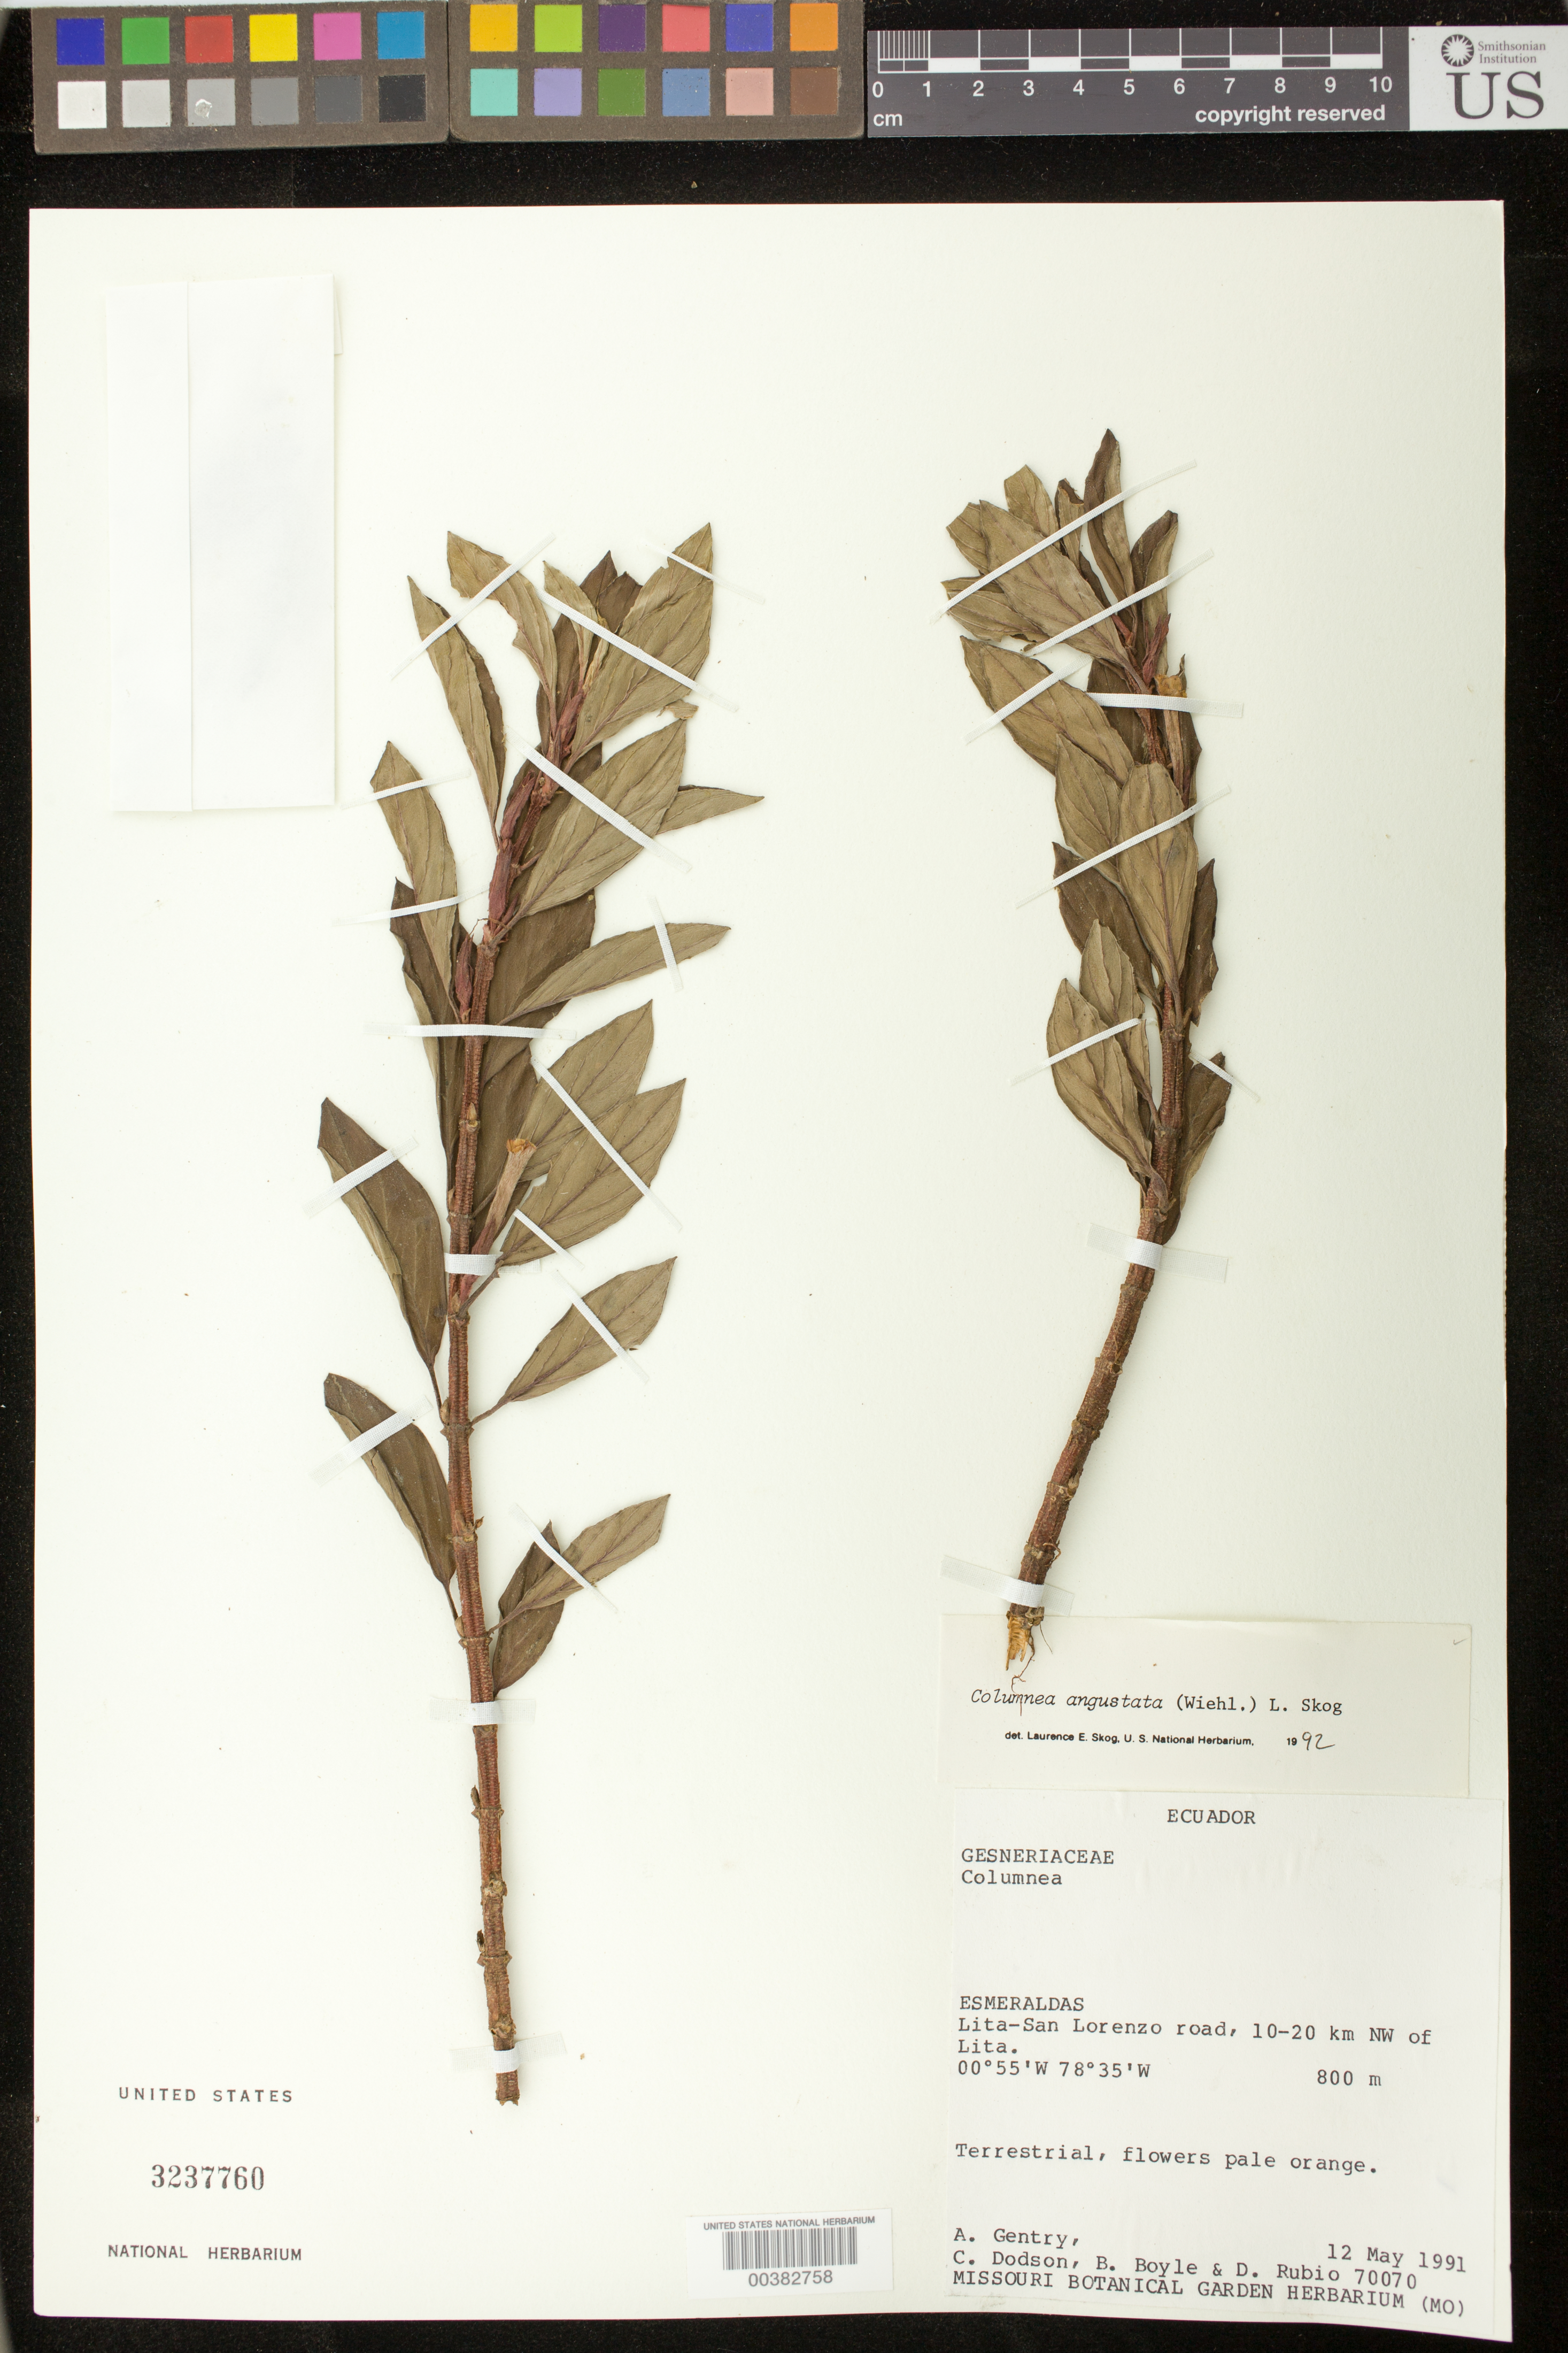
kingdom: Plantae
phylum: Tracheophyta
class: Magnoliopsida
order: Lamiales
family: Gesneriaceae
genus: Columnea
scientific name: Columnea angustata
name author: (Wiehler) L.E. Skog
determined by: Skog, Laurence E.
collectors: A. H. Gentry, C. Dodson, D. Rubio & B. Boyle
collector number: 70070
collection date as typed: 12 May 1990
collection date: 1990-05-12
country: Ecuador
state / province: Esmeraldas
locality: Lita-San Lorenzo road, 10-20 km NW of Lita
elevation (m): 800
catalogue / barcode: US 3237760